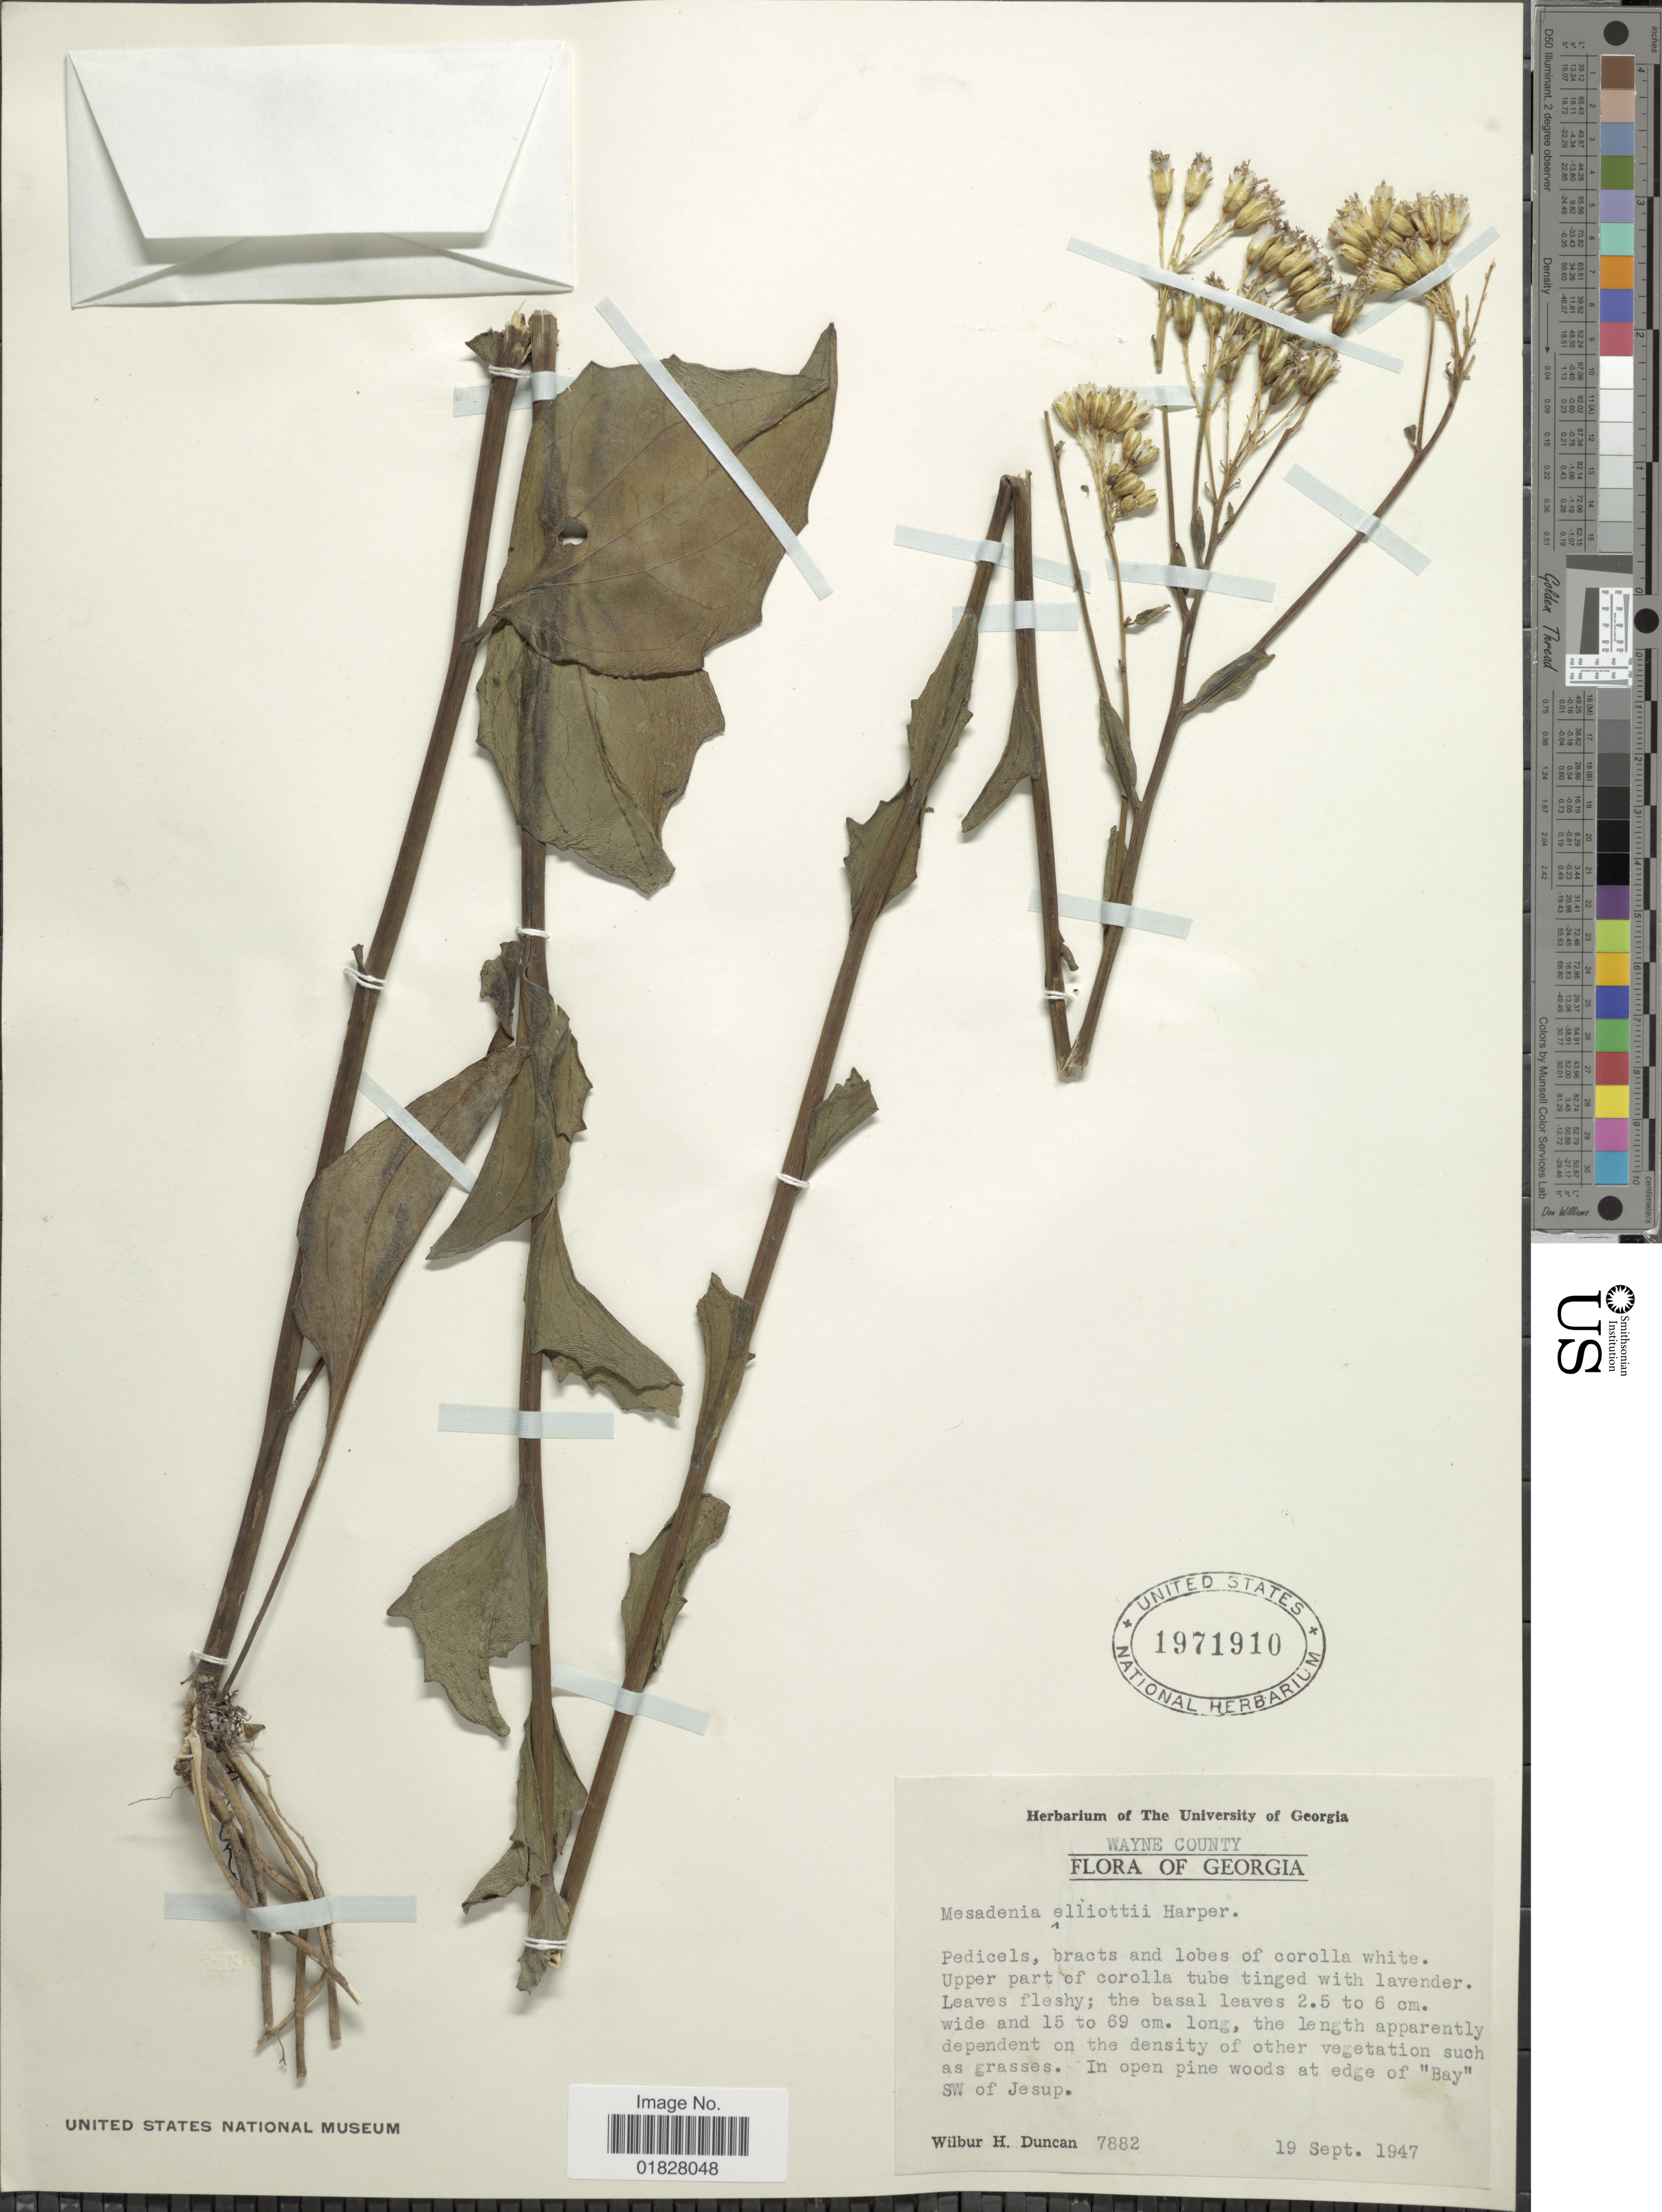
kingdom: Plantae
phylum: Tracheophyta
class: Magnoliopsida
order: Asterales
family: Asteraceae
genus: Arnoglossum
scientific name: Arnoglossum ovatum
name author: (Walter) H. Rob.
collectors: W. H. Duncan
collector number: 7882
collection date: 1947-09-19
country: United States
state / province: Georgia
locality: Wayne County. In open pine woods at edge of "Bay" SW of Jesup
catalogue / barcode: US 1971910